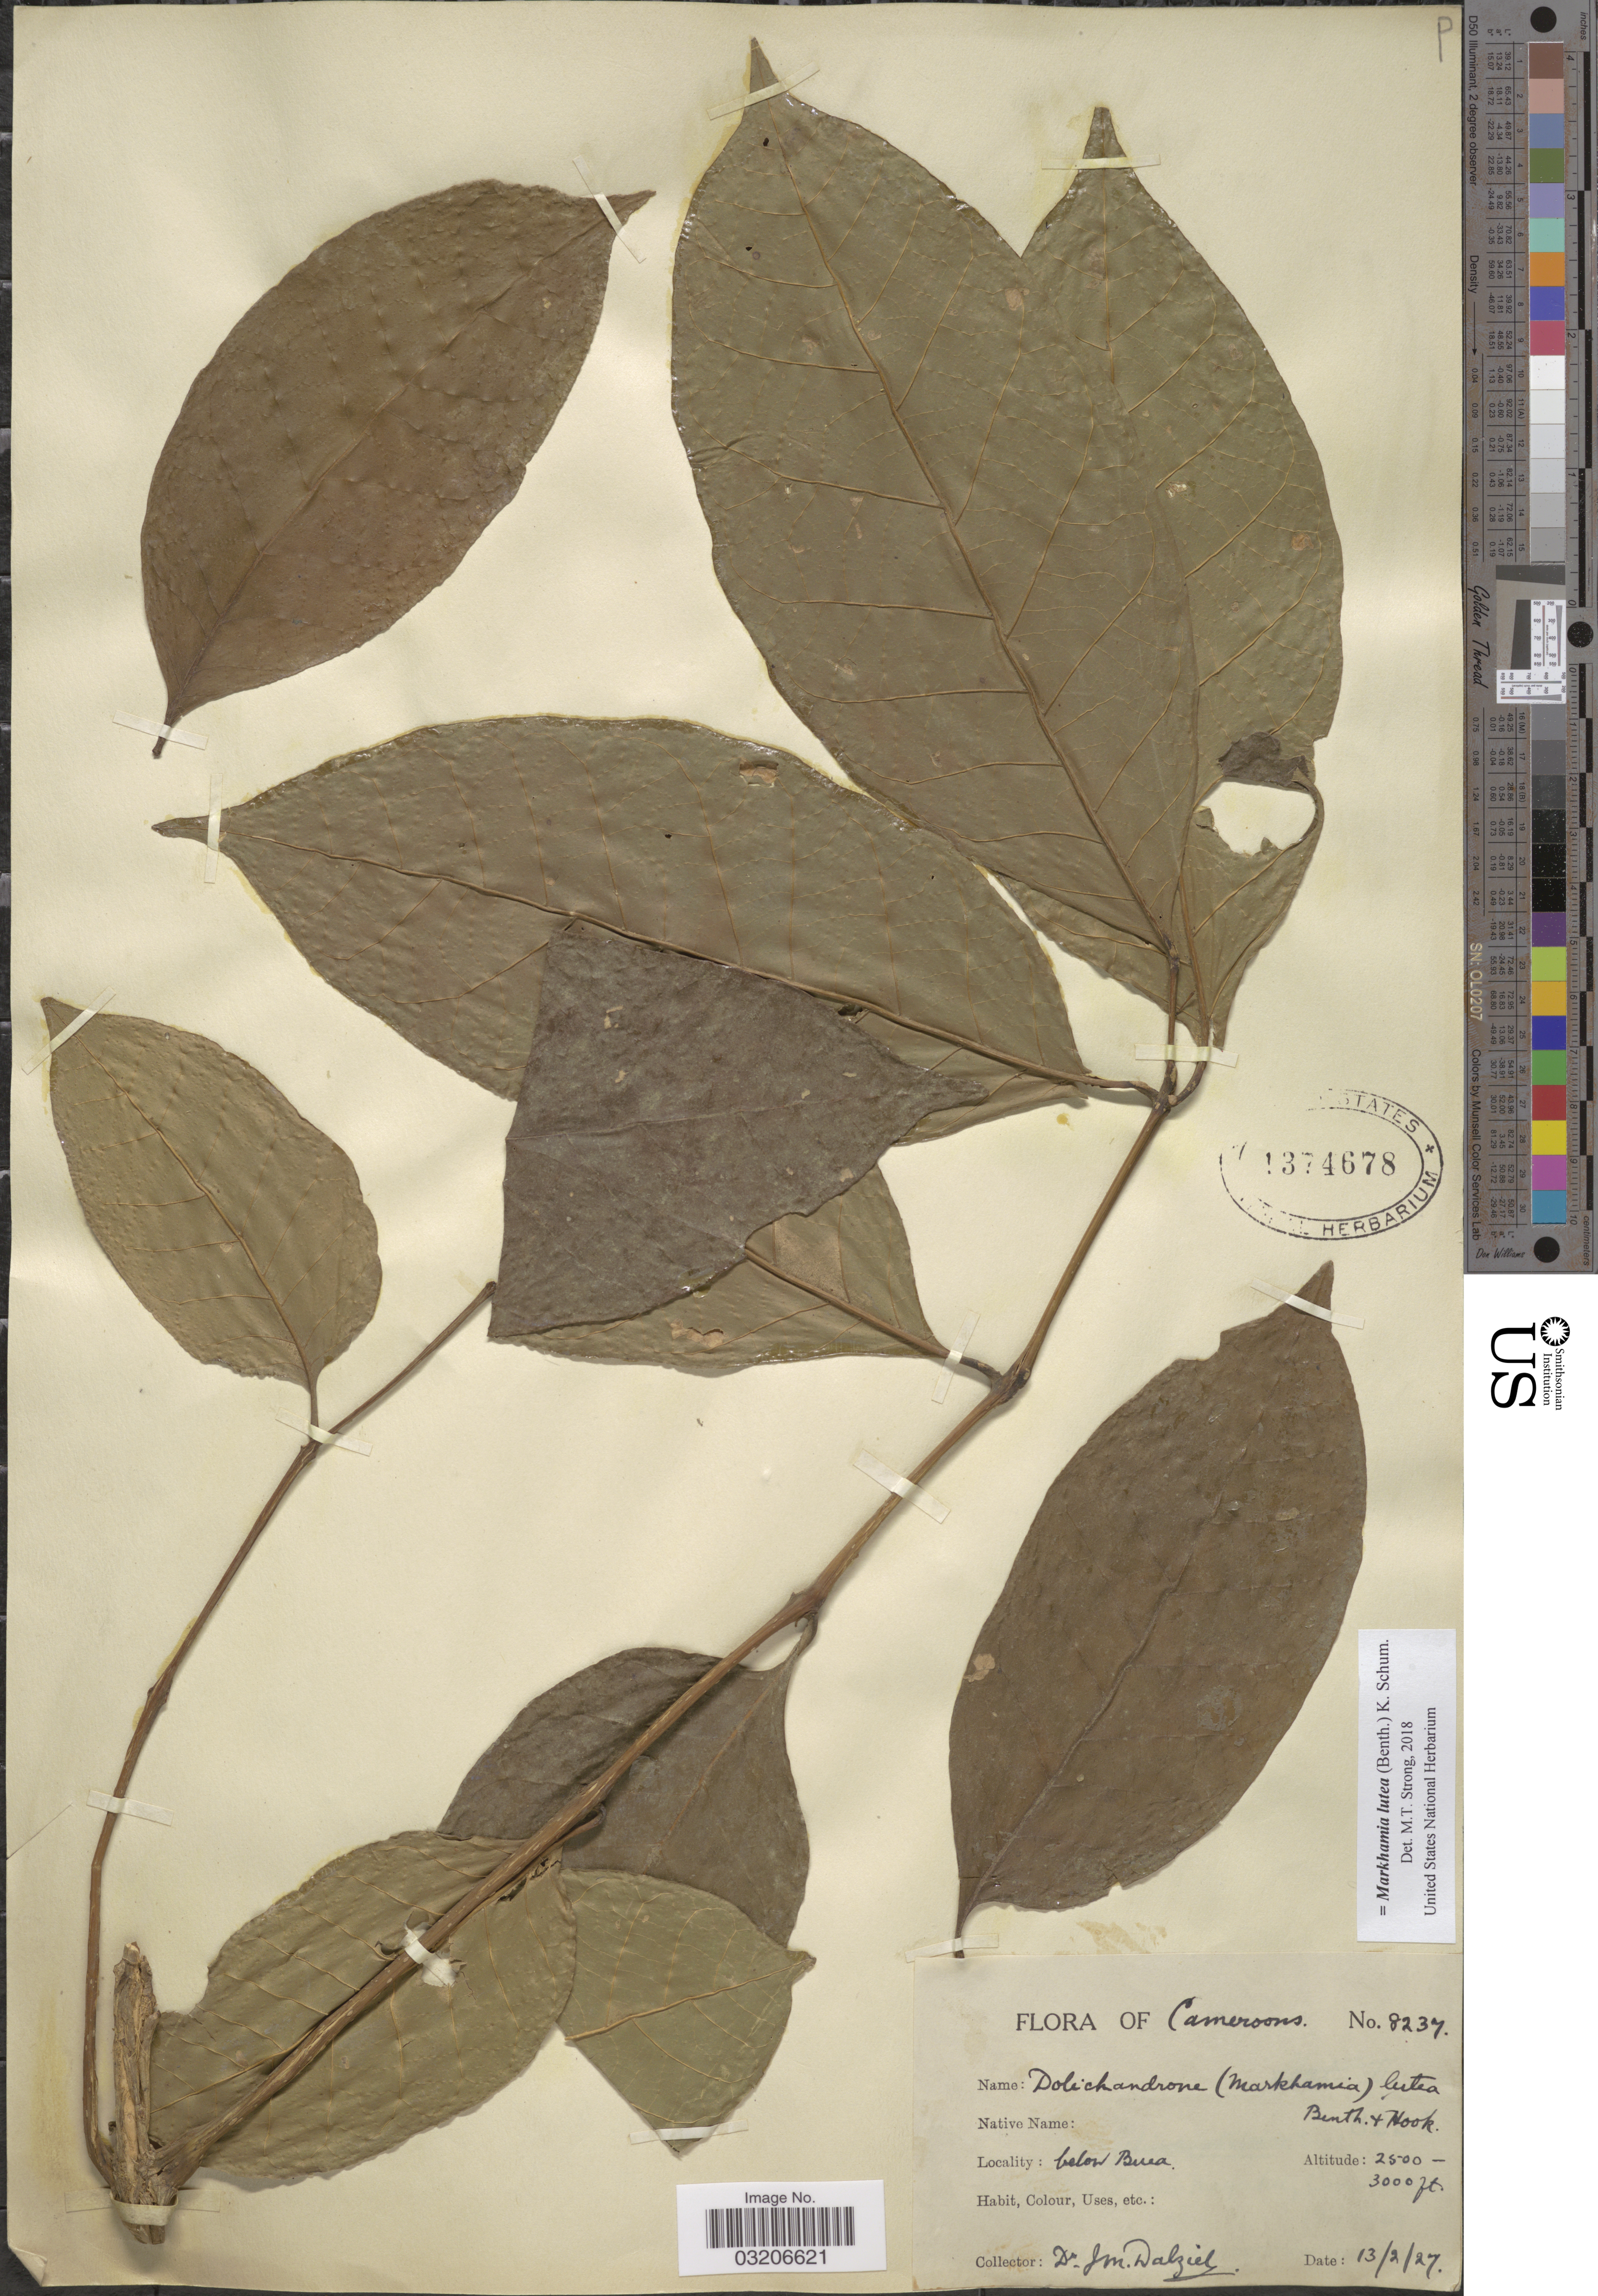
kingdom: Plantae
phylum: Tracheophyta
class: Magnoliopsida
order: Lamiales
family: Bignoniaceae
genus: Markhamia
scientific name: Markhamia lutea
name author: (Benth.) K. Schum.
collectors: J. Dalziel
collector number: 8237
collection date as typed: Transcribed d/m/y: 13/2/27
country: Cameroon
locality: Below Buea.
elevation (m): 762